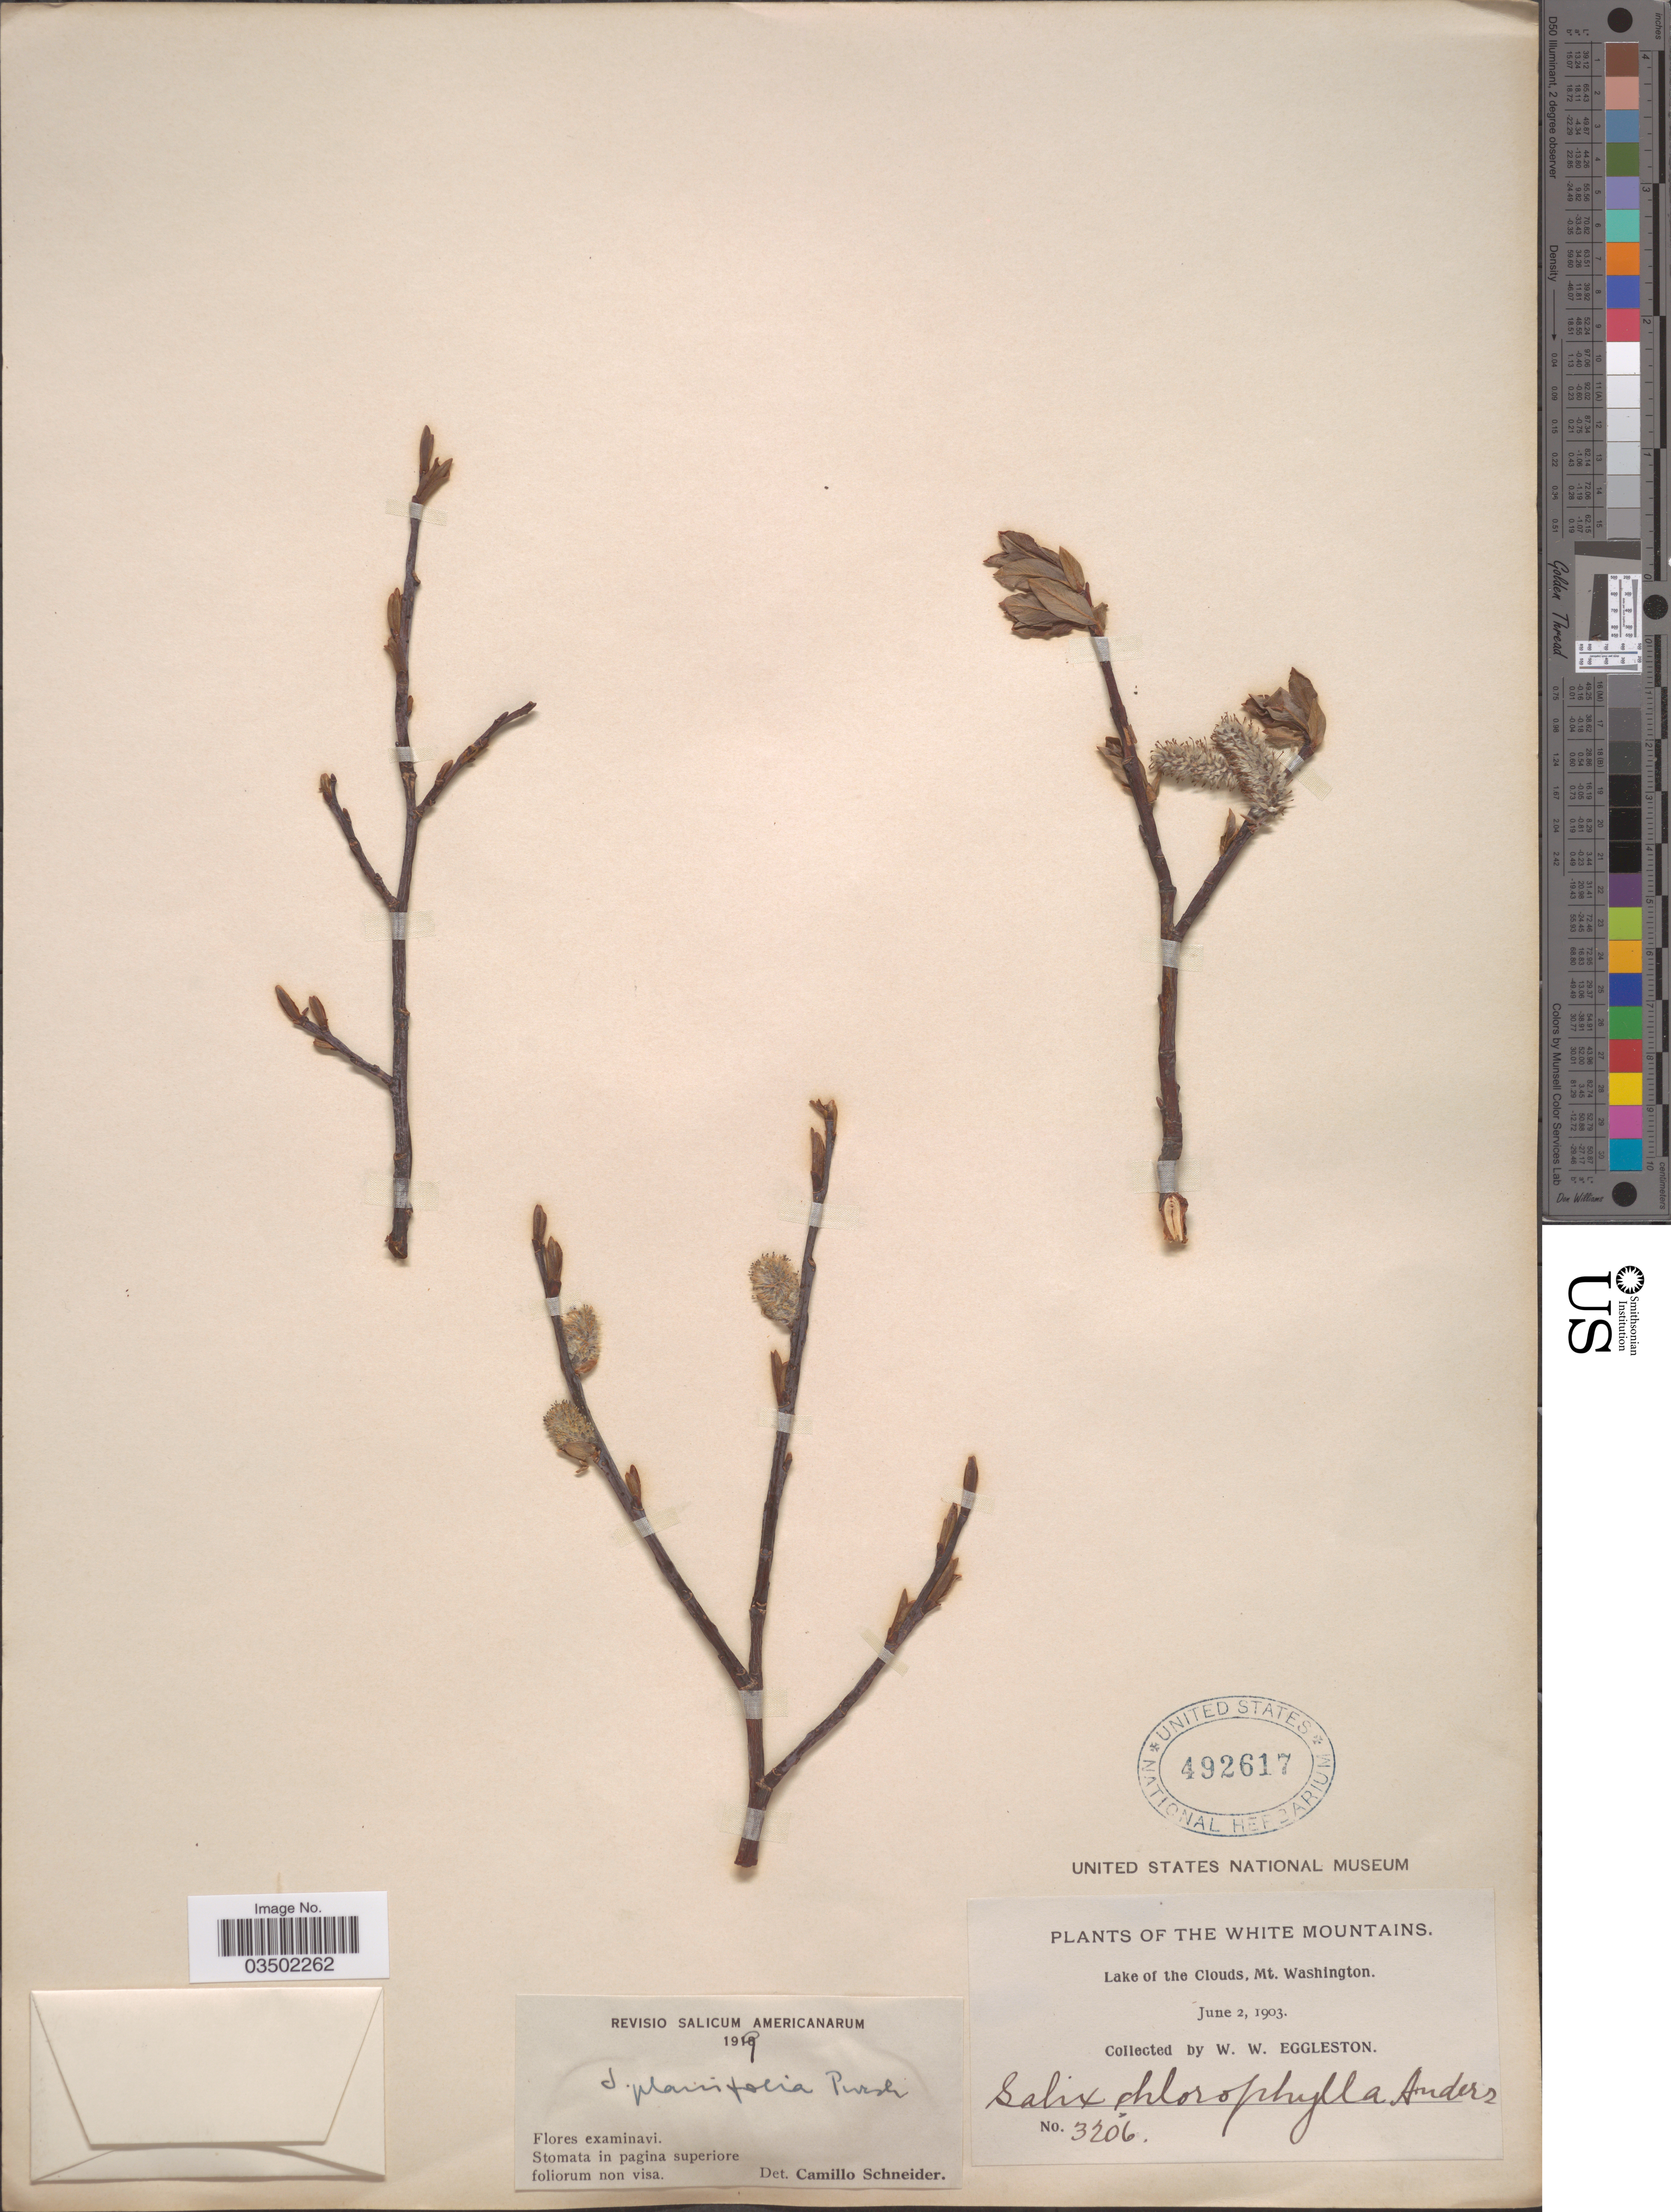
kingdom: Plantae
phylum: Tracheophyta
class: Magnoliopsida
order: Malpighiales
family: Salicaceae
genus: Salix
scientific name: Salix planifolia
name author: Pursh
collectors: W. W. Eggleston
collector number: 3206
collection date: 1903-06-02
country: United States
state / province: New Hampshire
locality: White Mountains. Lake of the Clouds, Mt. Washington.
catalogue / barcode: US 492617